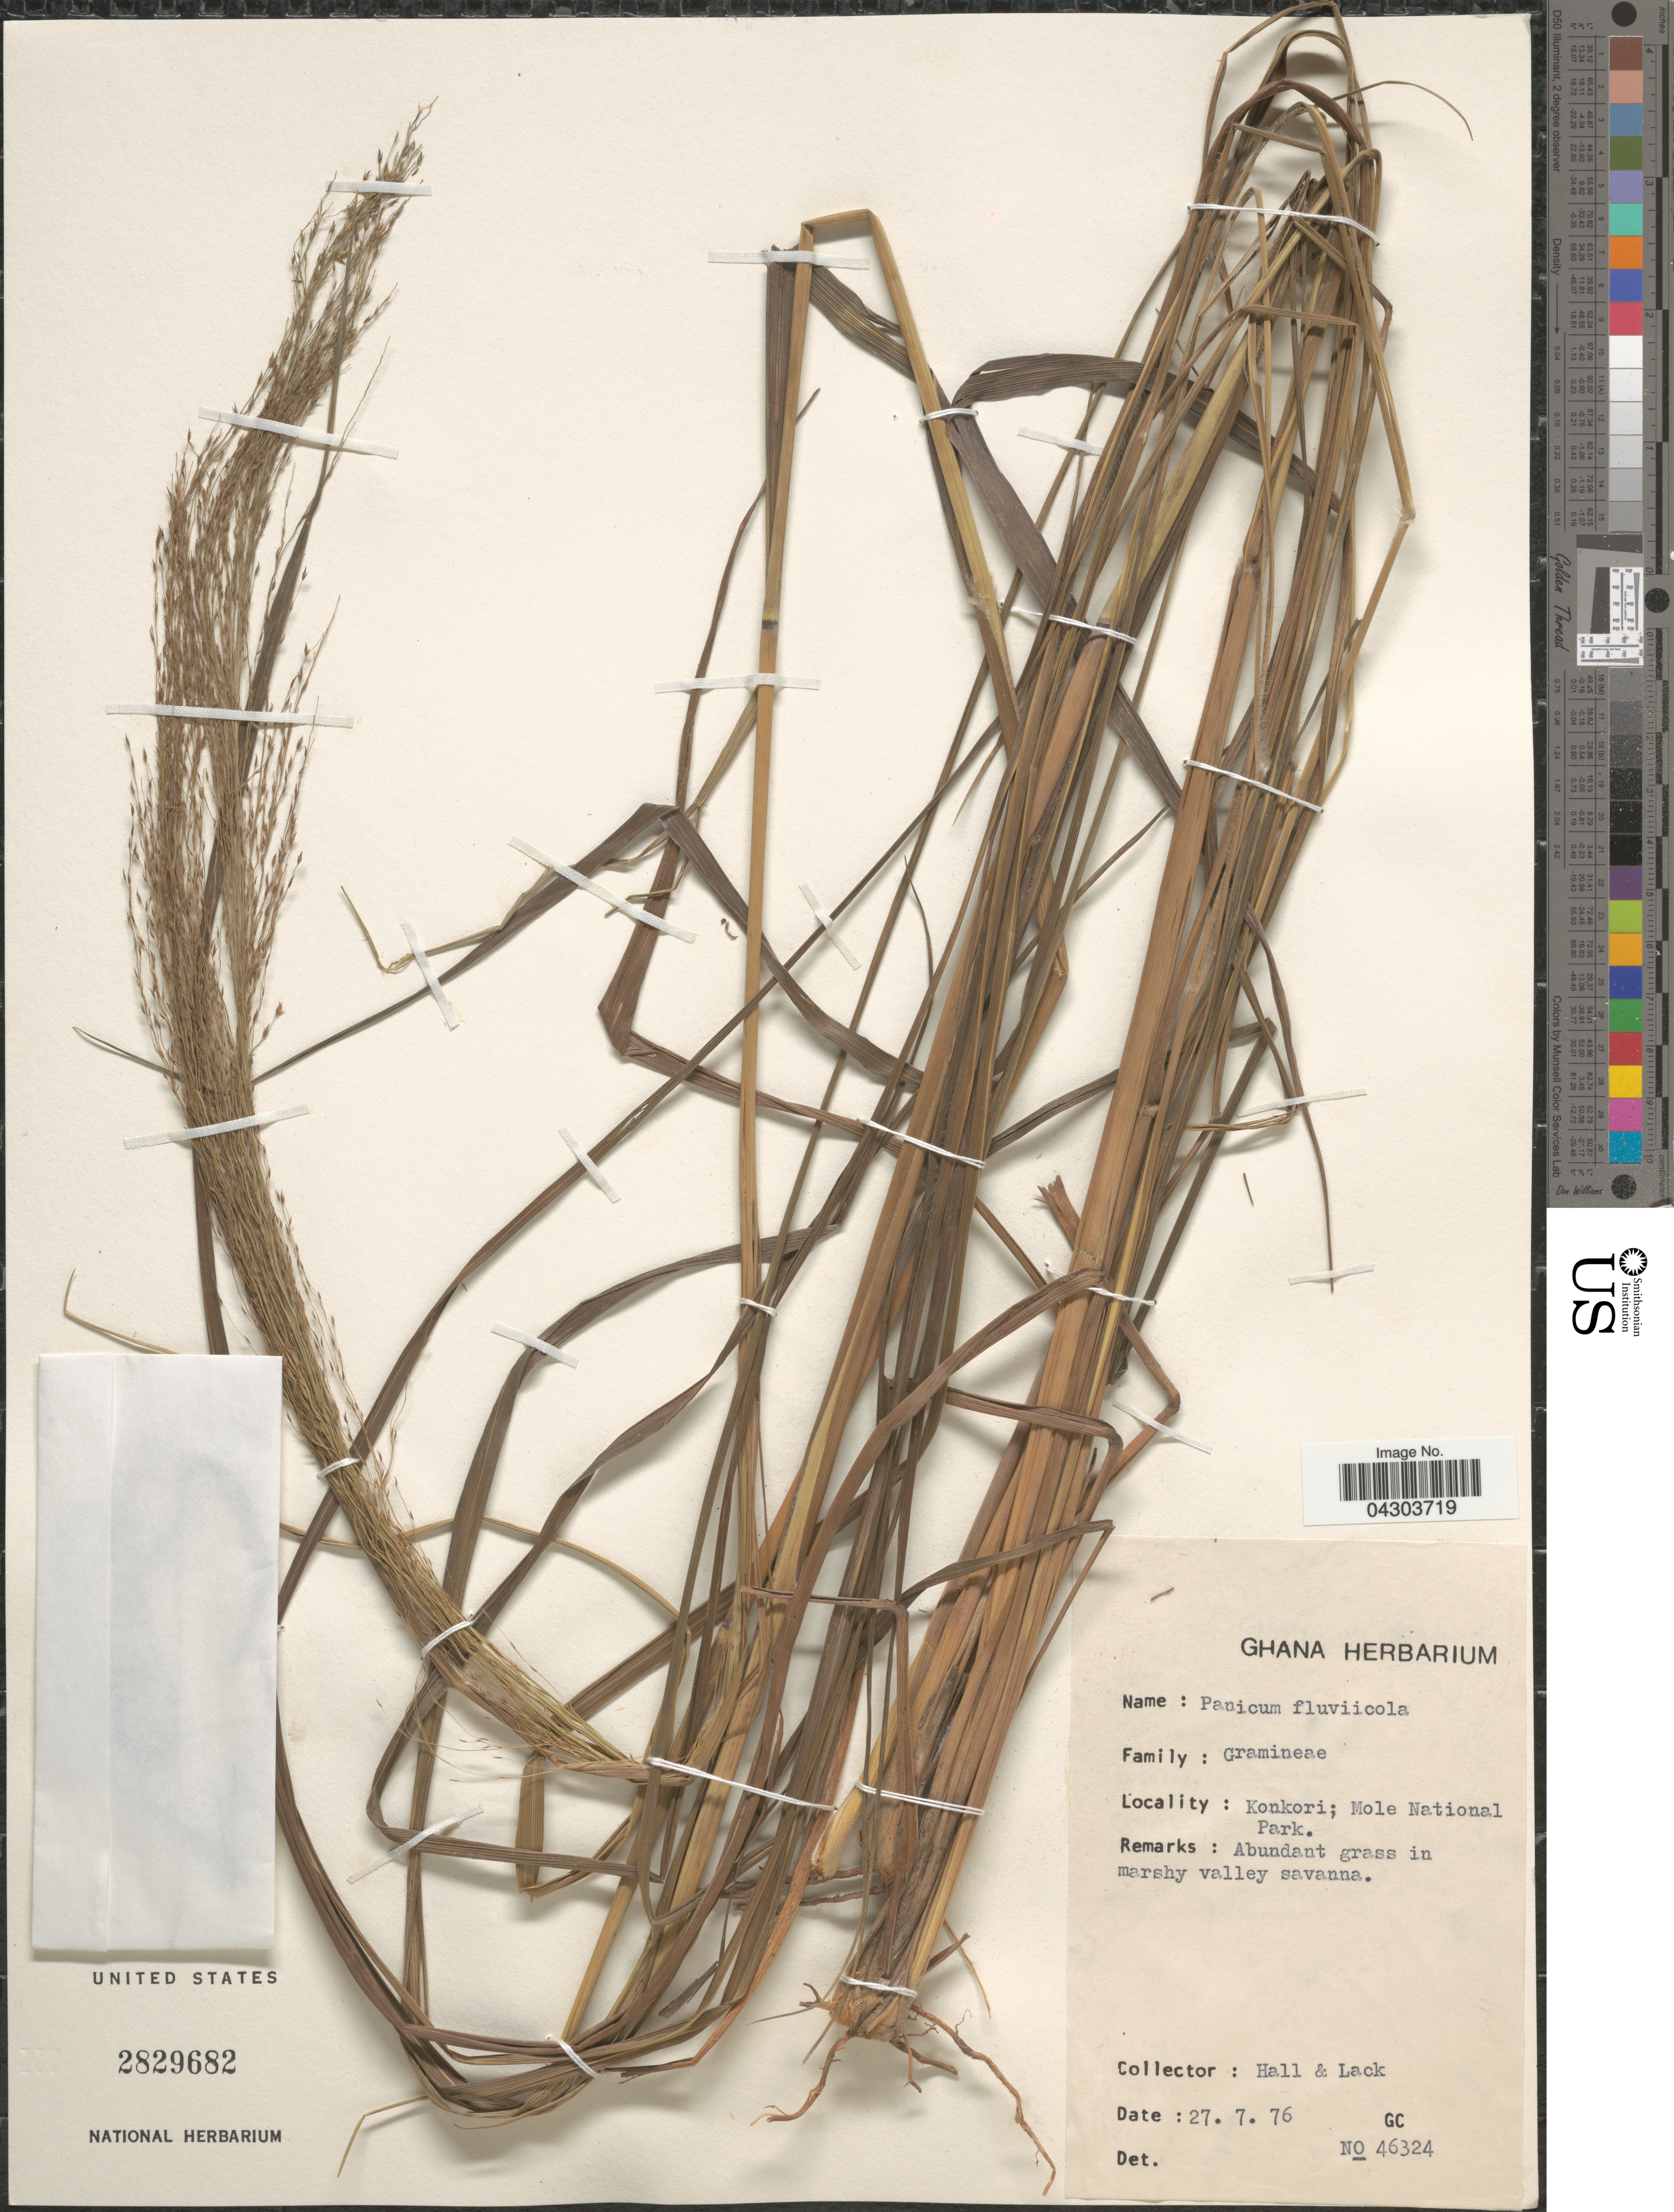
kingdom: Plantae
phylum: Tracheophyta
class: Liliopsida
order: Poales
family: Poaceae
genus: Panicum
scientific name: Panicum fluviicola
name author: Steud.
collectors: -- Hall & Lack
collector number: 46324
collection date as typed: Transcribed d/m/y: 27/7/76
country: Ghana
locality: Konkori; Mole National Park. Abundant grass in marshy valley savanna.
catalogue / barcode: US 2829682